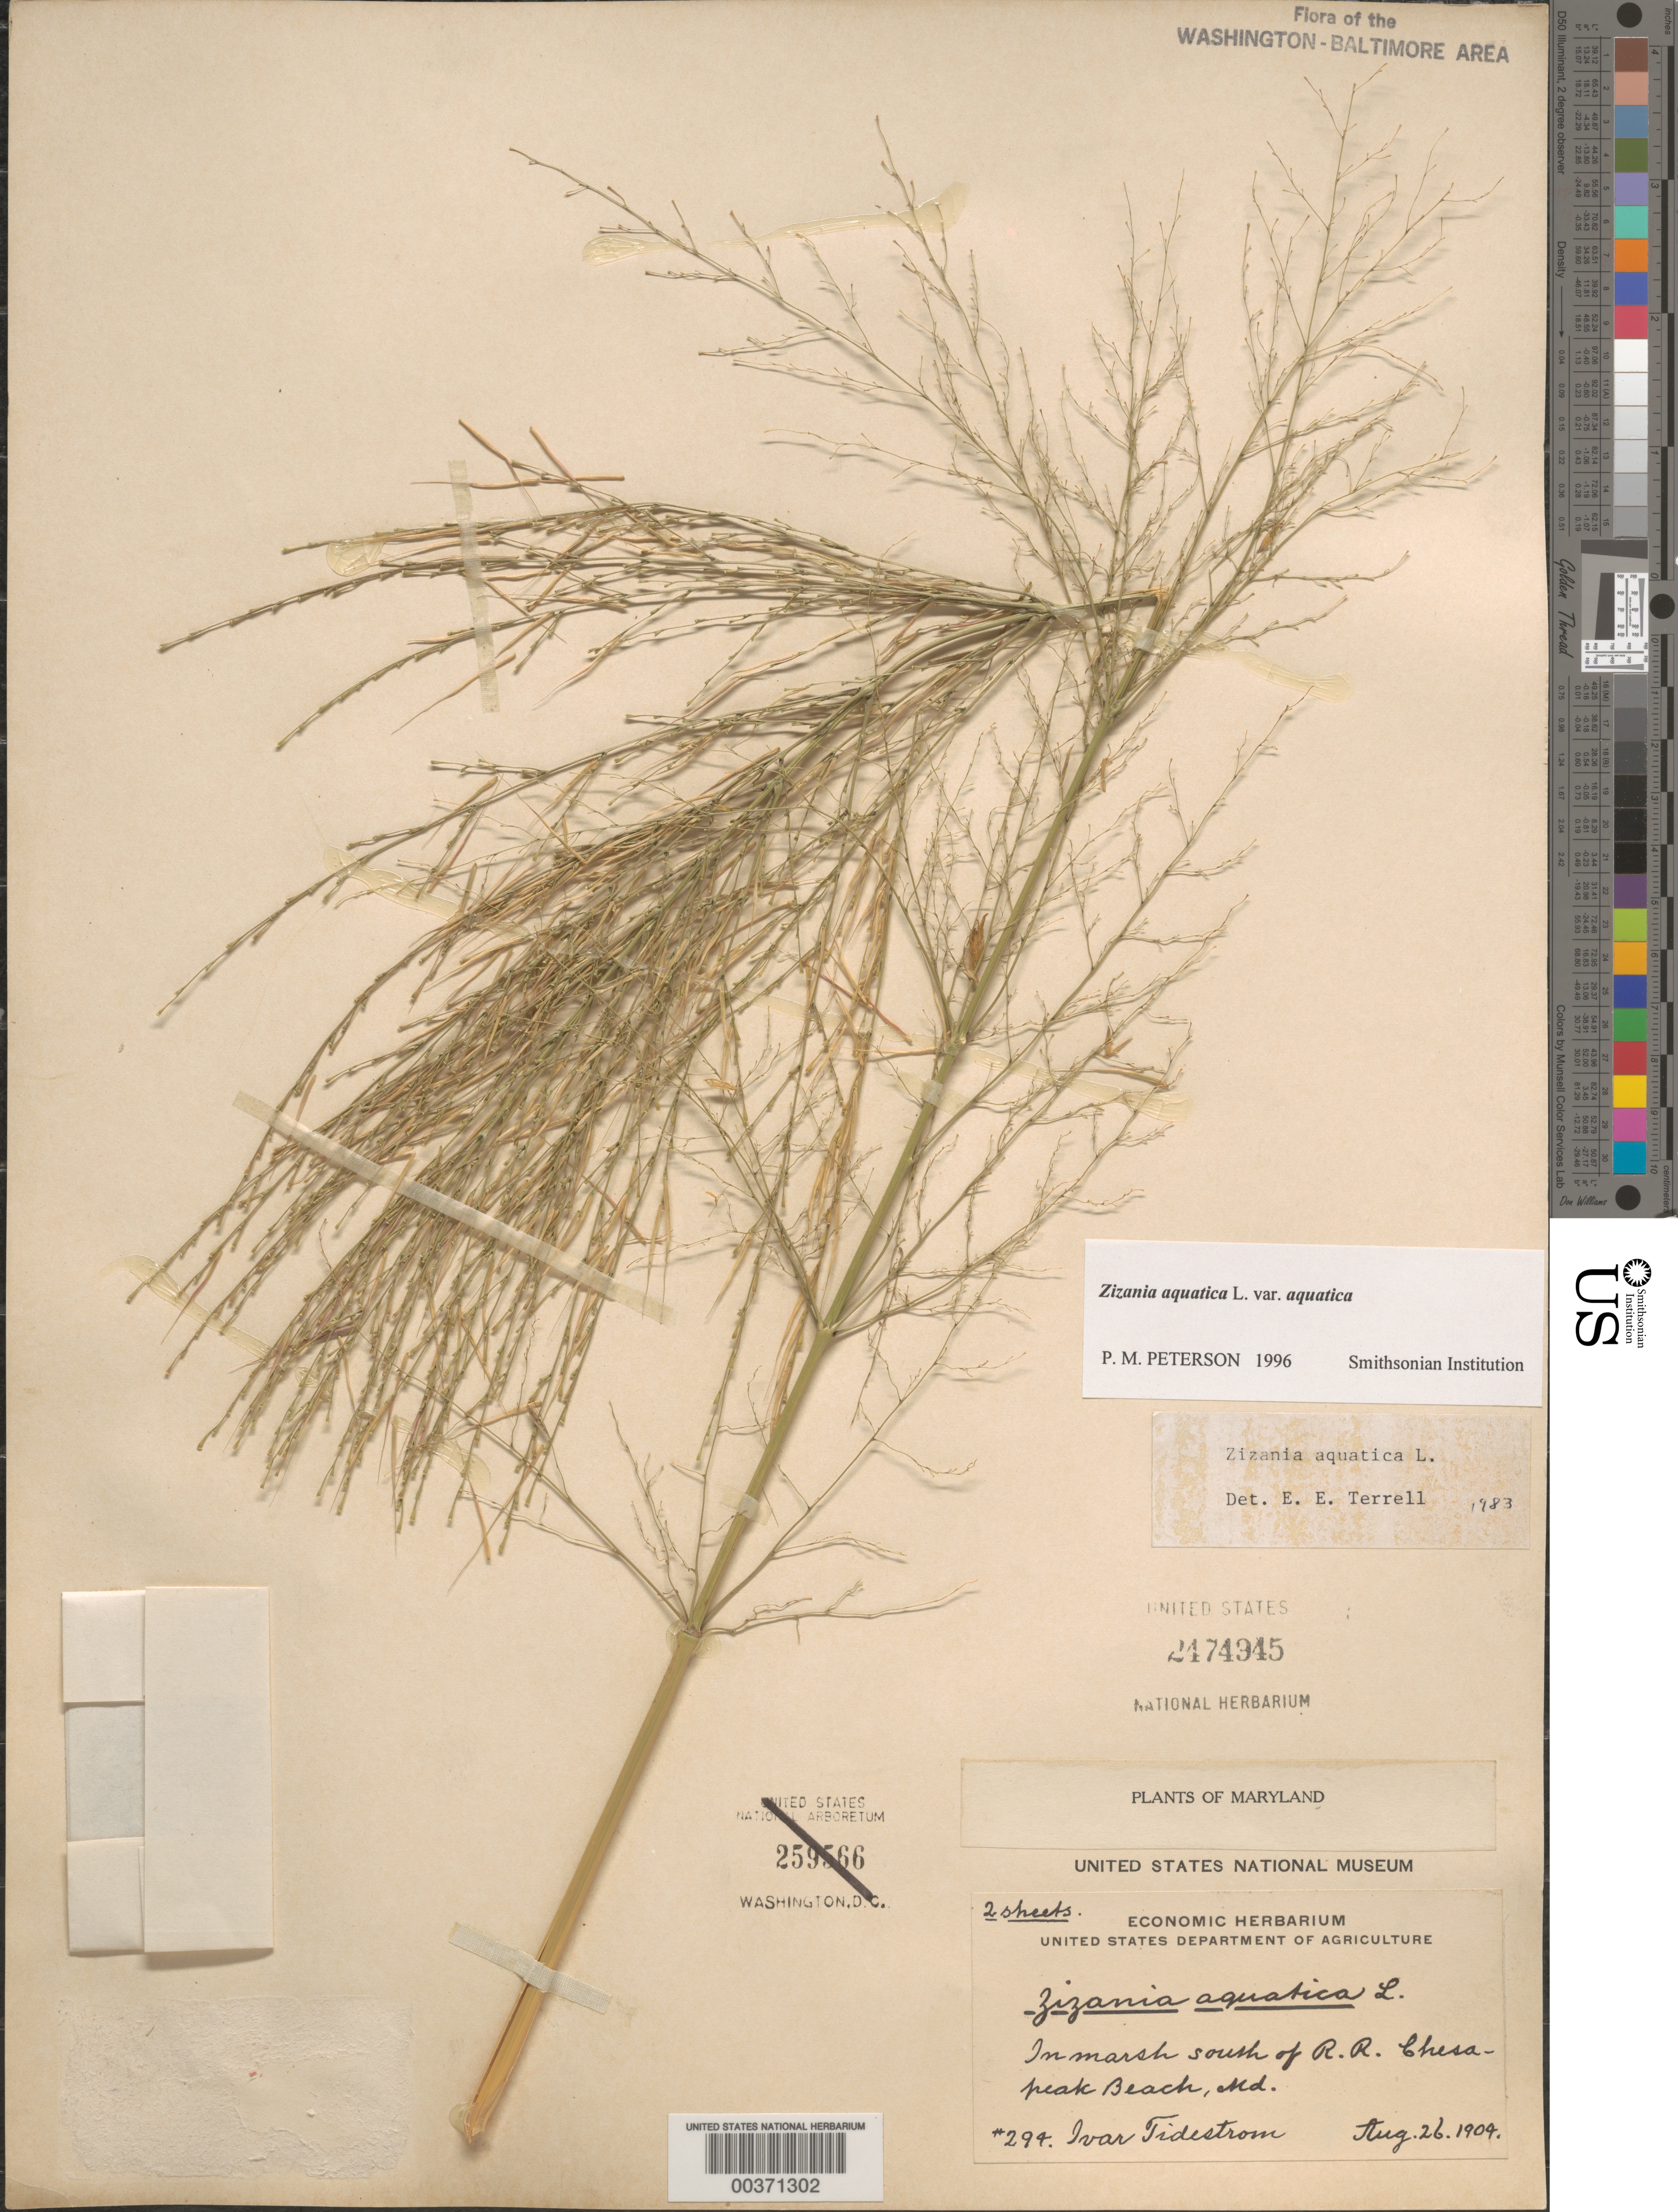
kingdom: Plantae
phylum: Tracheophyta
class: Liliopsida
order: Poales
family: Poaceae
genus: Zizania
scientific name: Zizania aquatica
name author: L.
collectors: I. F. Tidestrom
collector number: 294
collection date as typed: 26 Aug 1904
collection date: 1904-08-26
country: United States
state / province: Maryland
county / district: Calvert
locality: Chesapeake Beach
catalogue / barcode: US 2474945